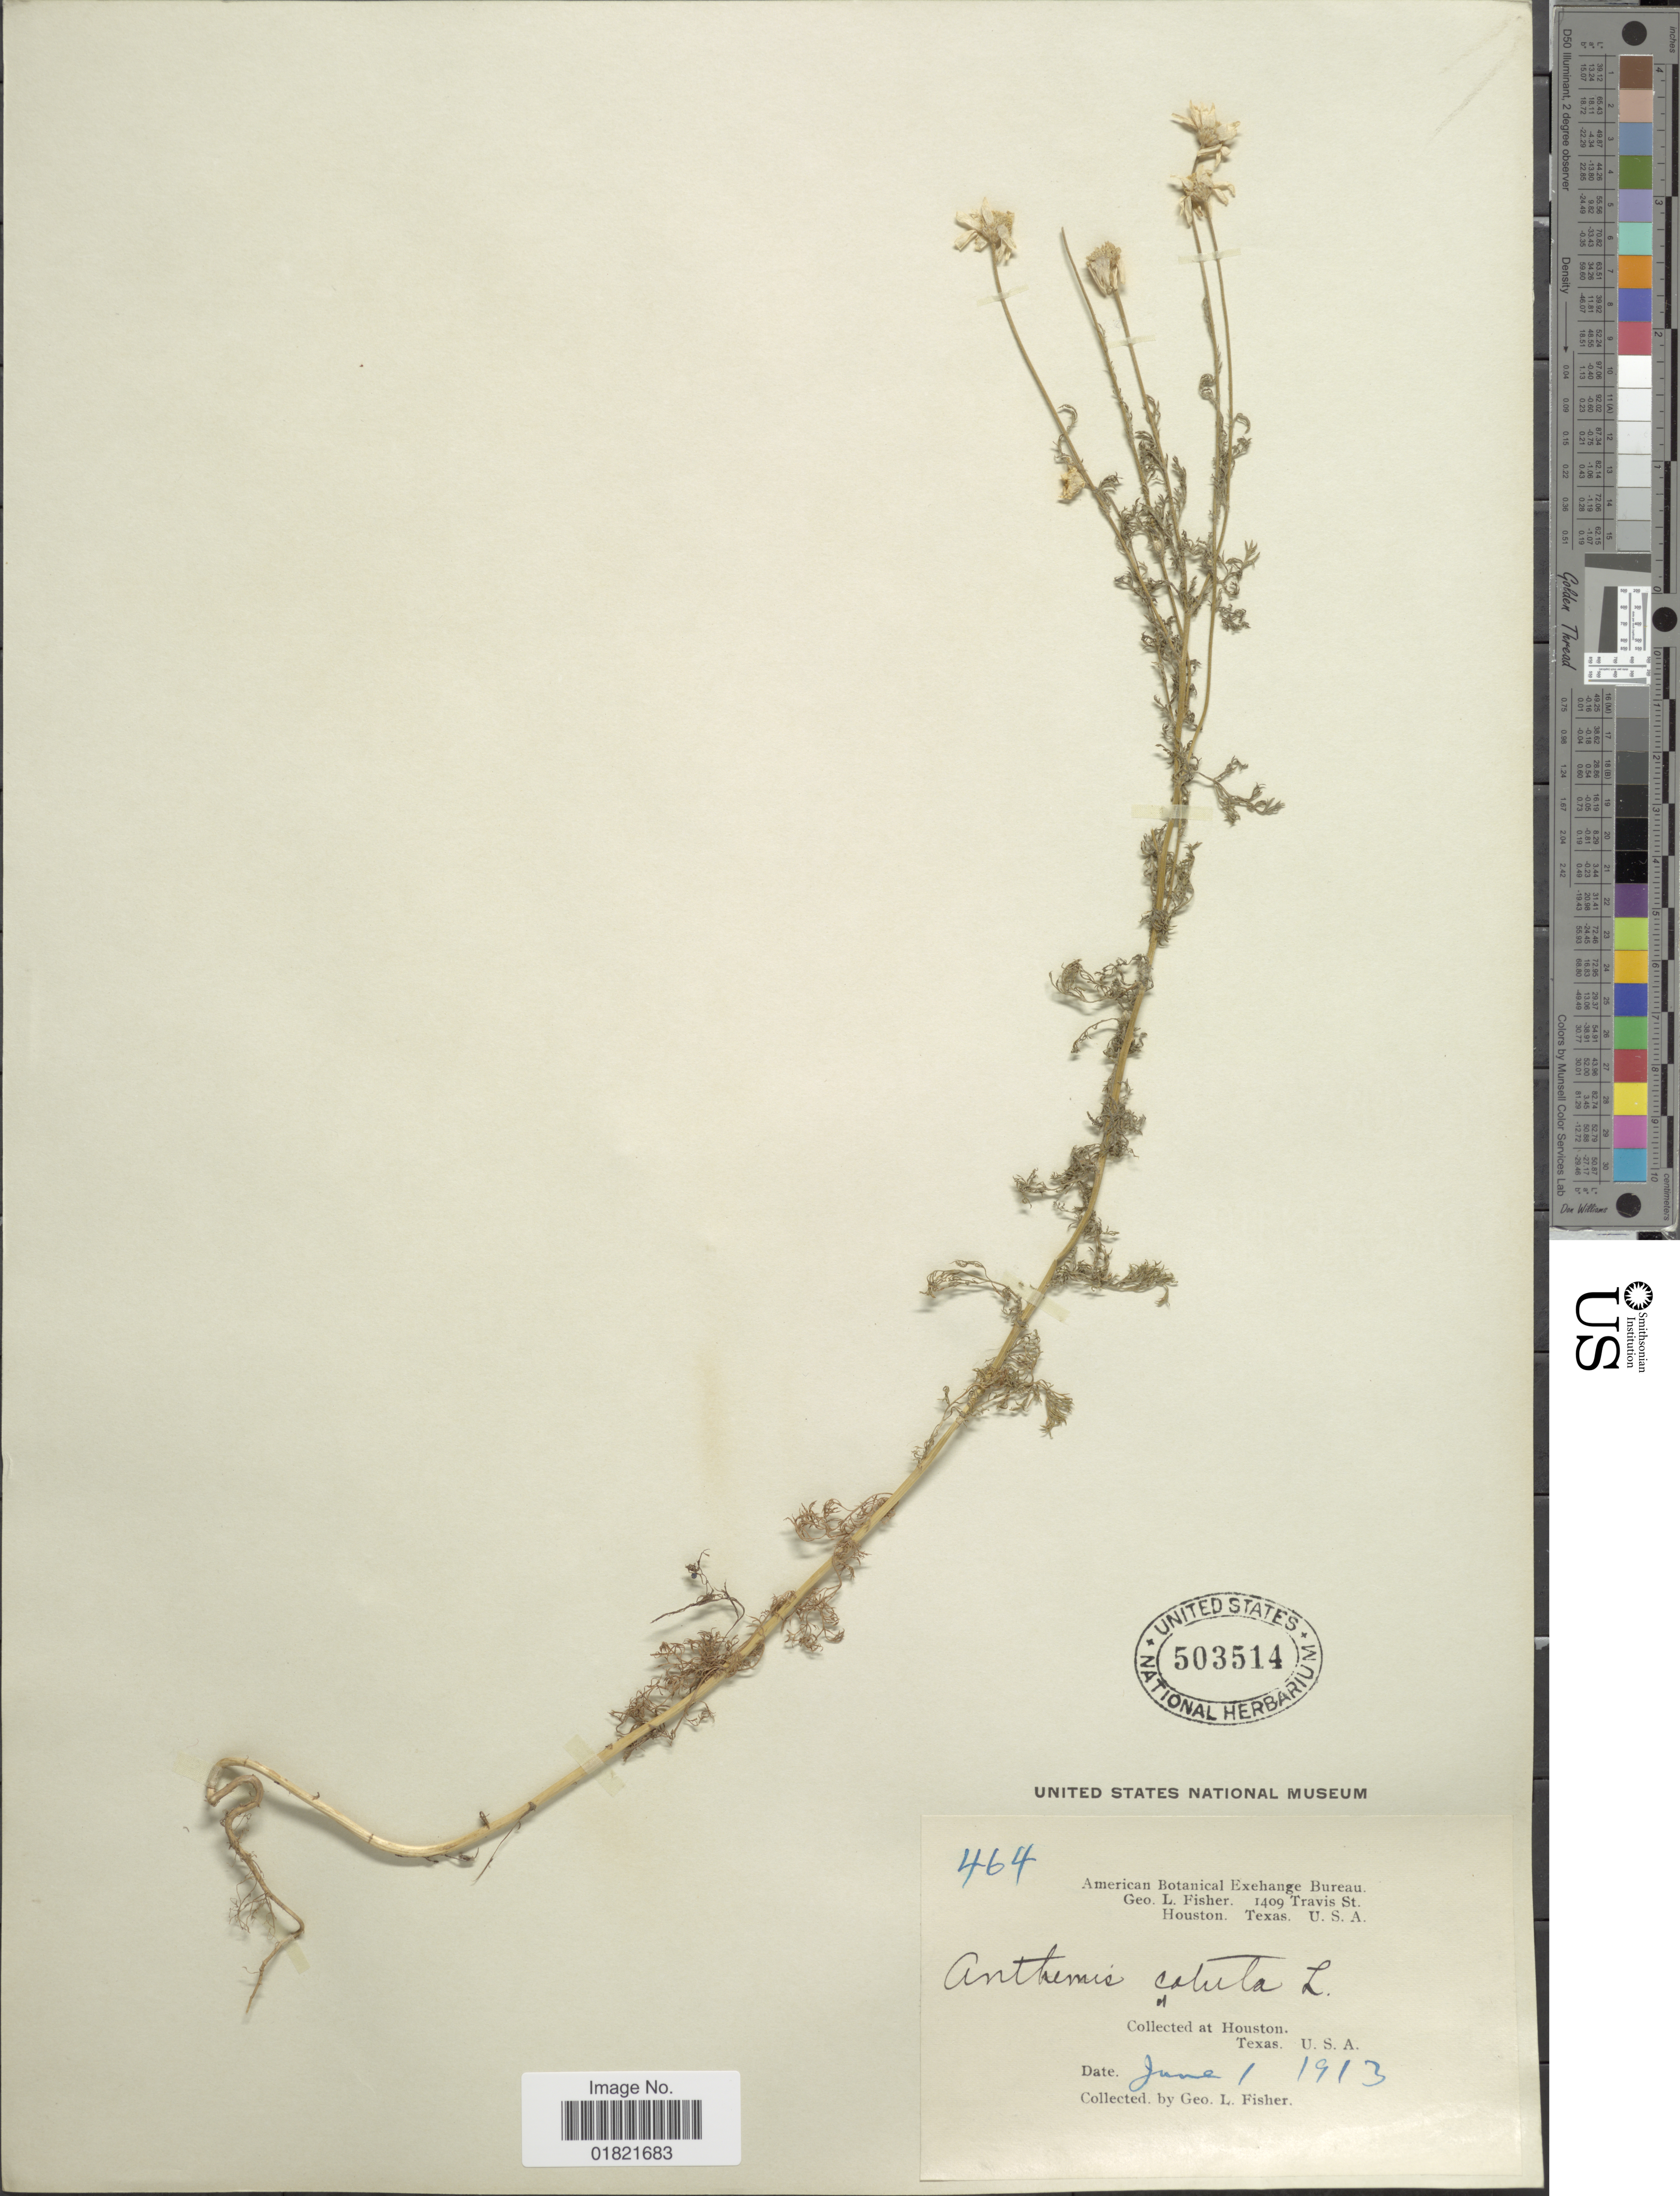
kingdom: Plantae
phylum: Tracheophyta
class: Magnoliopsida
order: Asterales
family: Asteraceae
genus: Anthemis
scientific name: Anthemis cotula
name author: L.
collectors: G. L. Fisher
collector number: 464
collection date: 1913-06-01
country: United States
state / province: Texas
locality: Houston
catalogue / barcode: US 503514